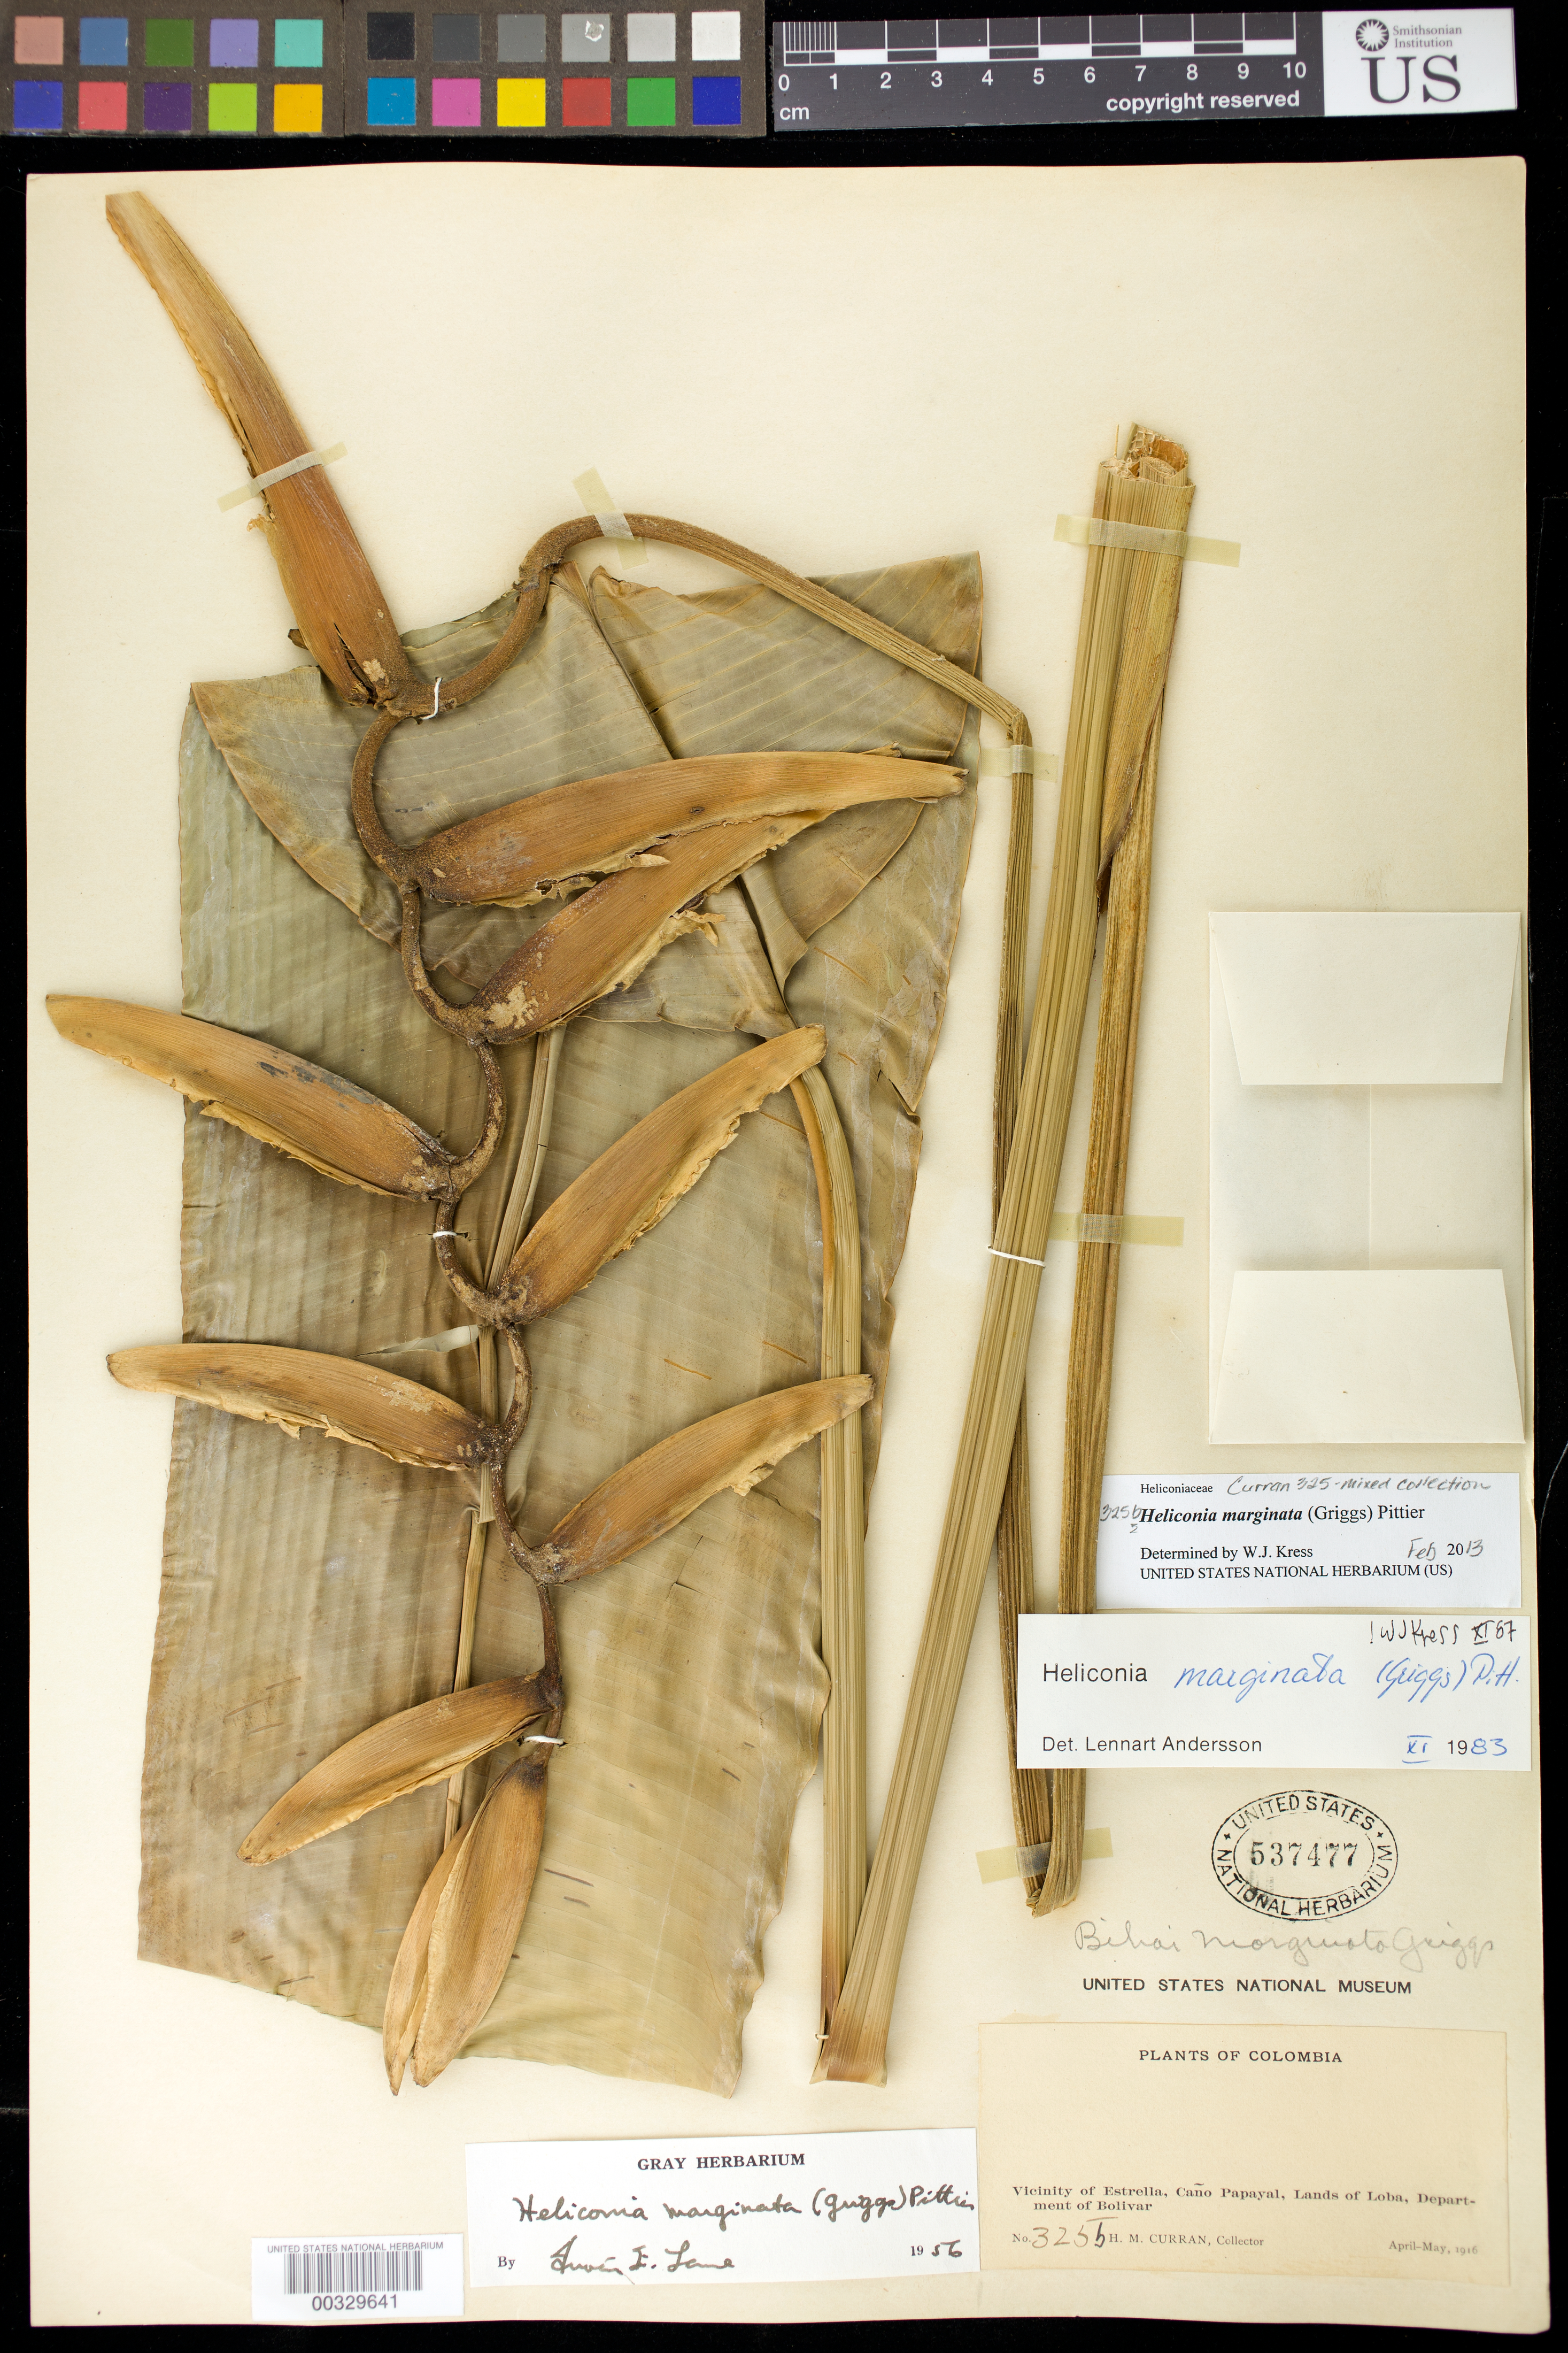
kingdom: Plantae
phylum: Tracheophyta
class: Liliopsida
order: Zingiberales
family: Heliconiaceae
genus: Heliconia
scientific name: Heliconia marginata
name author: (R.F. Griggs) Pittier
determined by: Kress, W. J., (US), Smithsonian Institution - National Museum of Natural History (UNITED STATES)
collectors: H. M. Curran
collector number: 325b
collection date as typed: Apr 1916 to -- May 1916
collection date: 1916-04/1916-05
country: Colombia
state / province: Bolívar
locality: Vicinity of Estrella, Caño Papayal, Lands of Loba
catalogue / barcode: US 537477